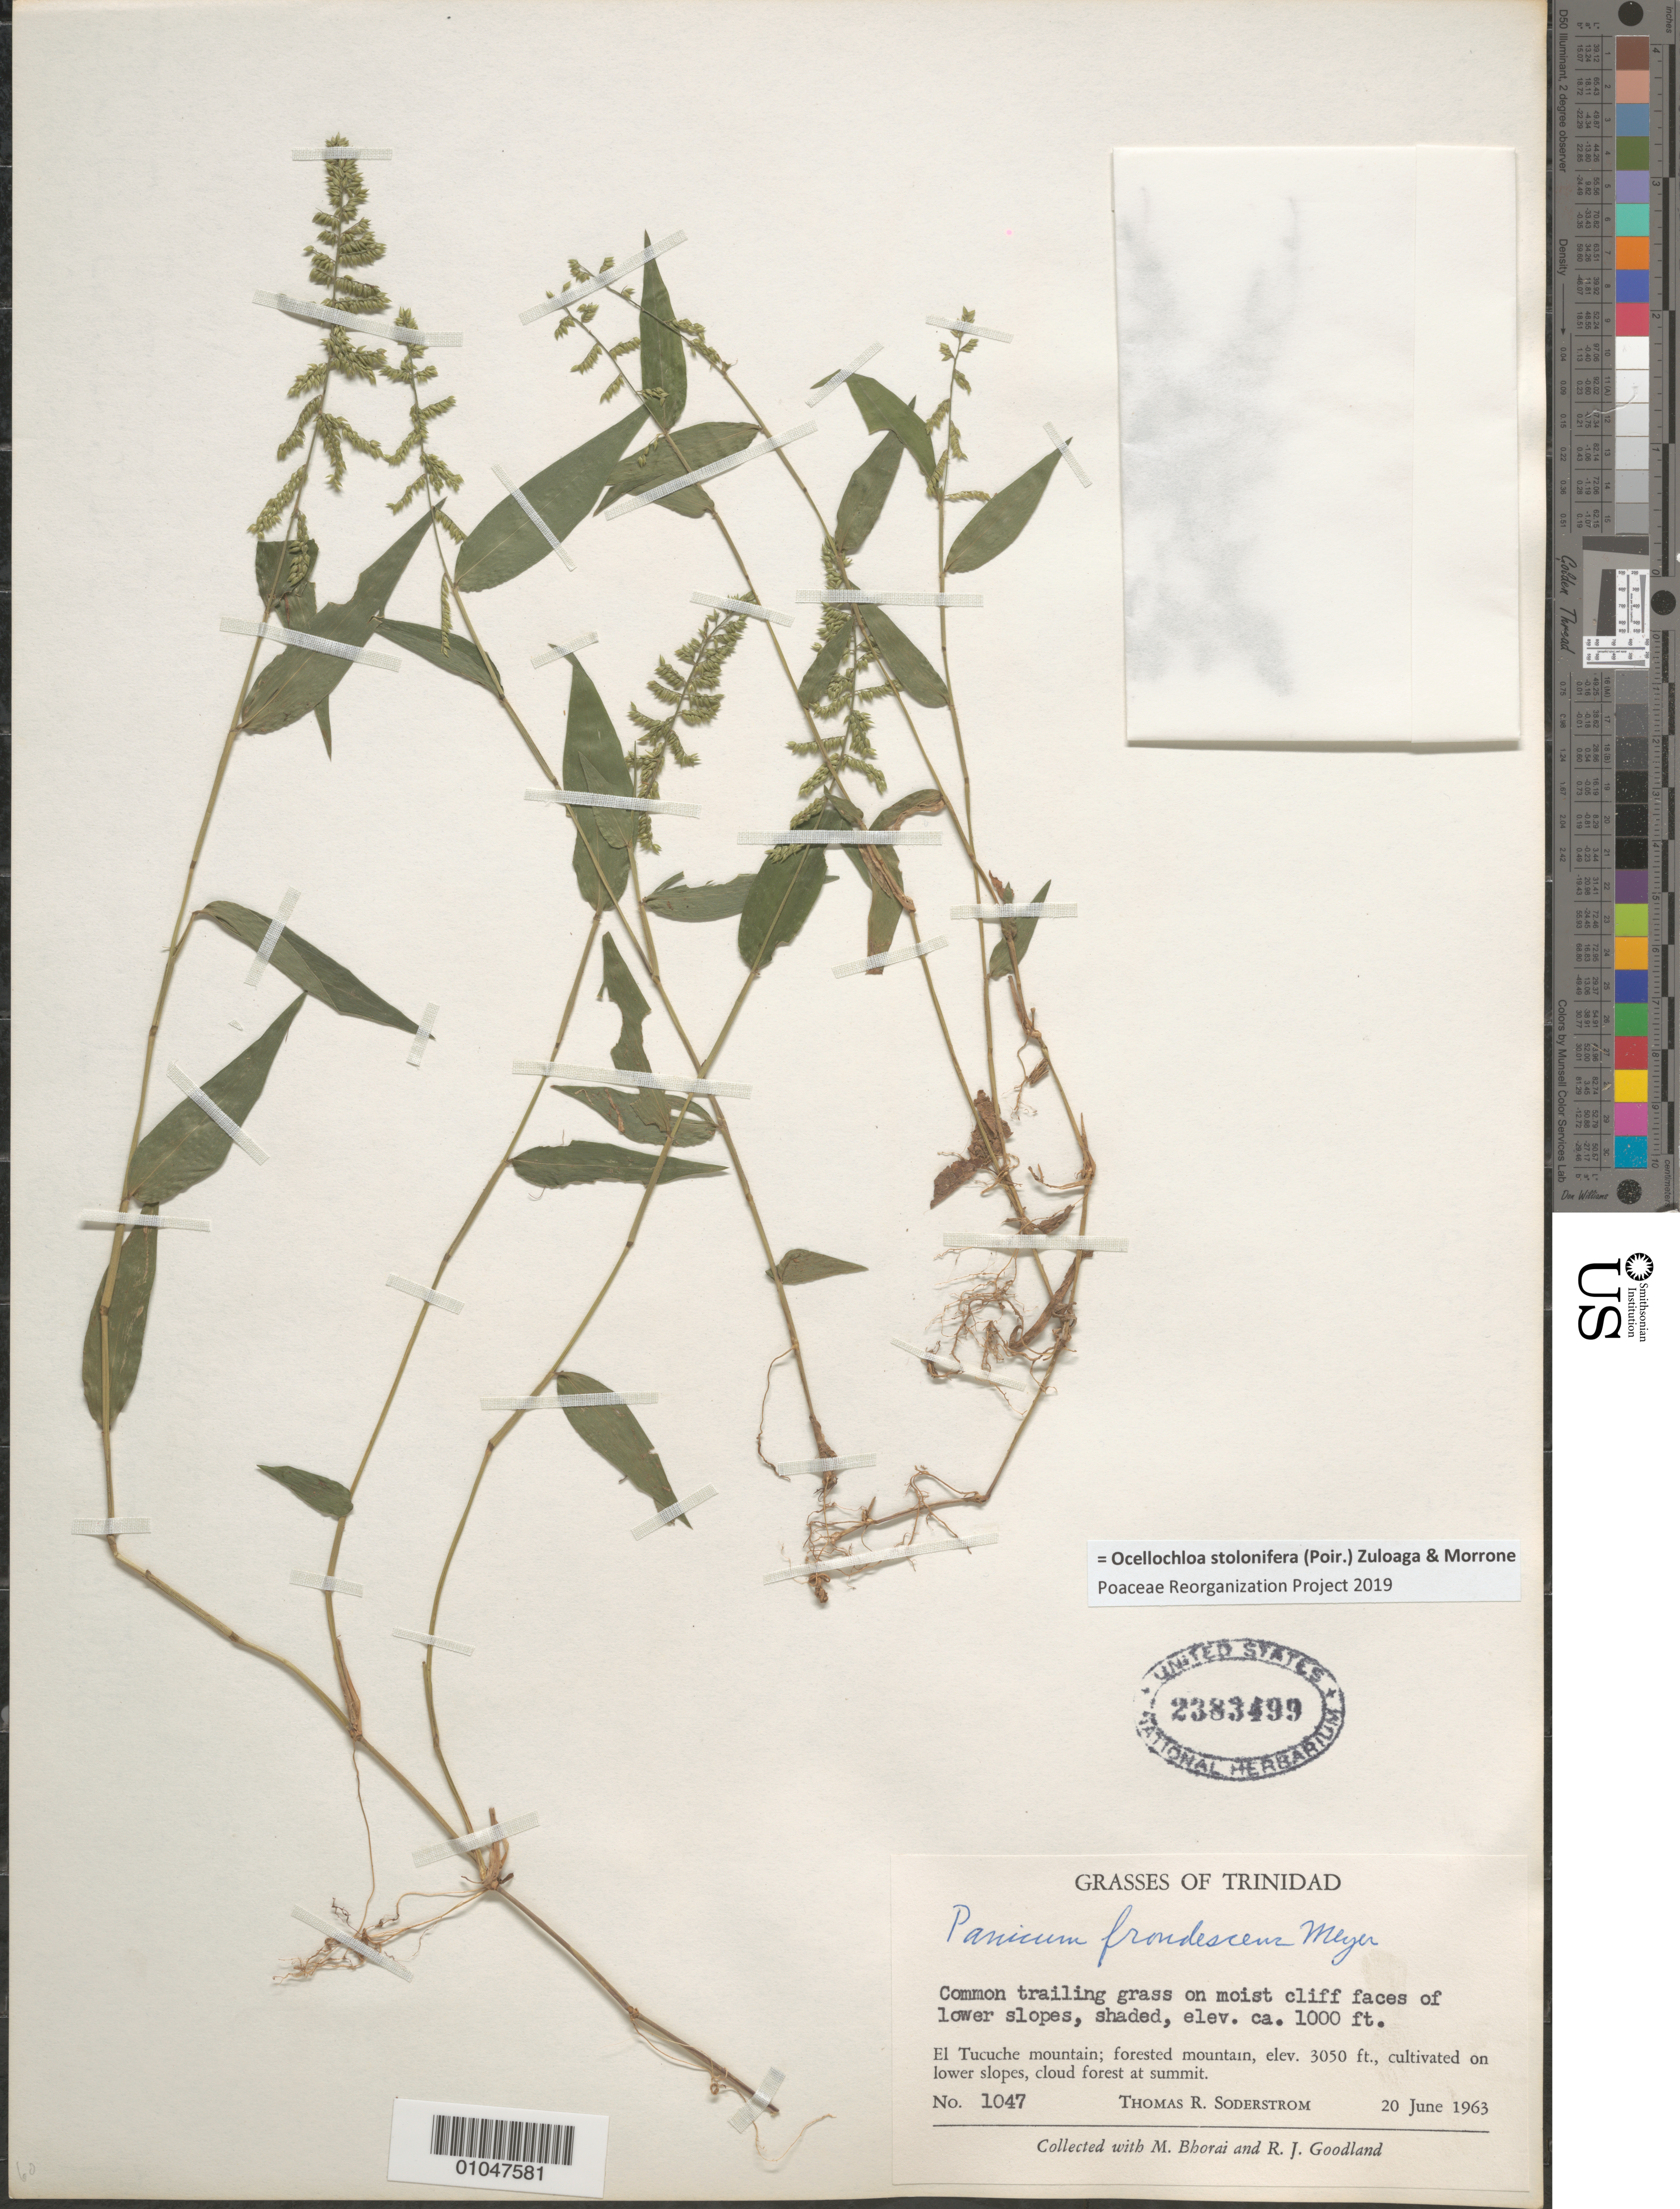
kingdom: Plantae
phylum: Tracheophyta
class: Liliopsida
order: Poales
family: Poaceae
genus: Panicum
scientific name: Panicum frondescens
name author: G. Mey.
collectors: T. R. Soderstrom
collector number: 1047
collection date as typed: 20 Jun 1963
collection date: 1963-06-20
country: Trinidad and Tobago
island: Trinidad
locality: El Tucuche mountain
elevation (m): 305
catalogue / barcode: US 2383499